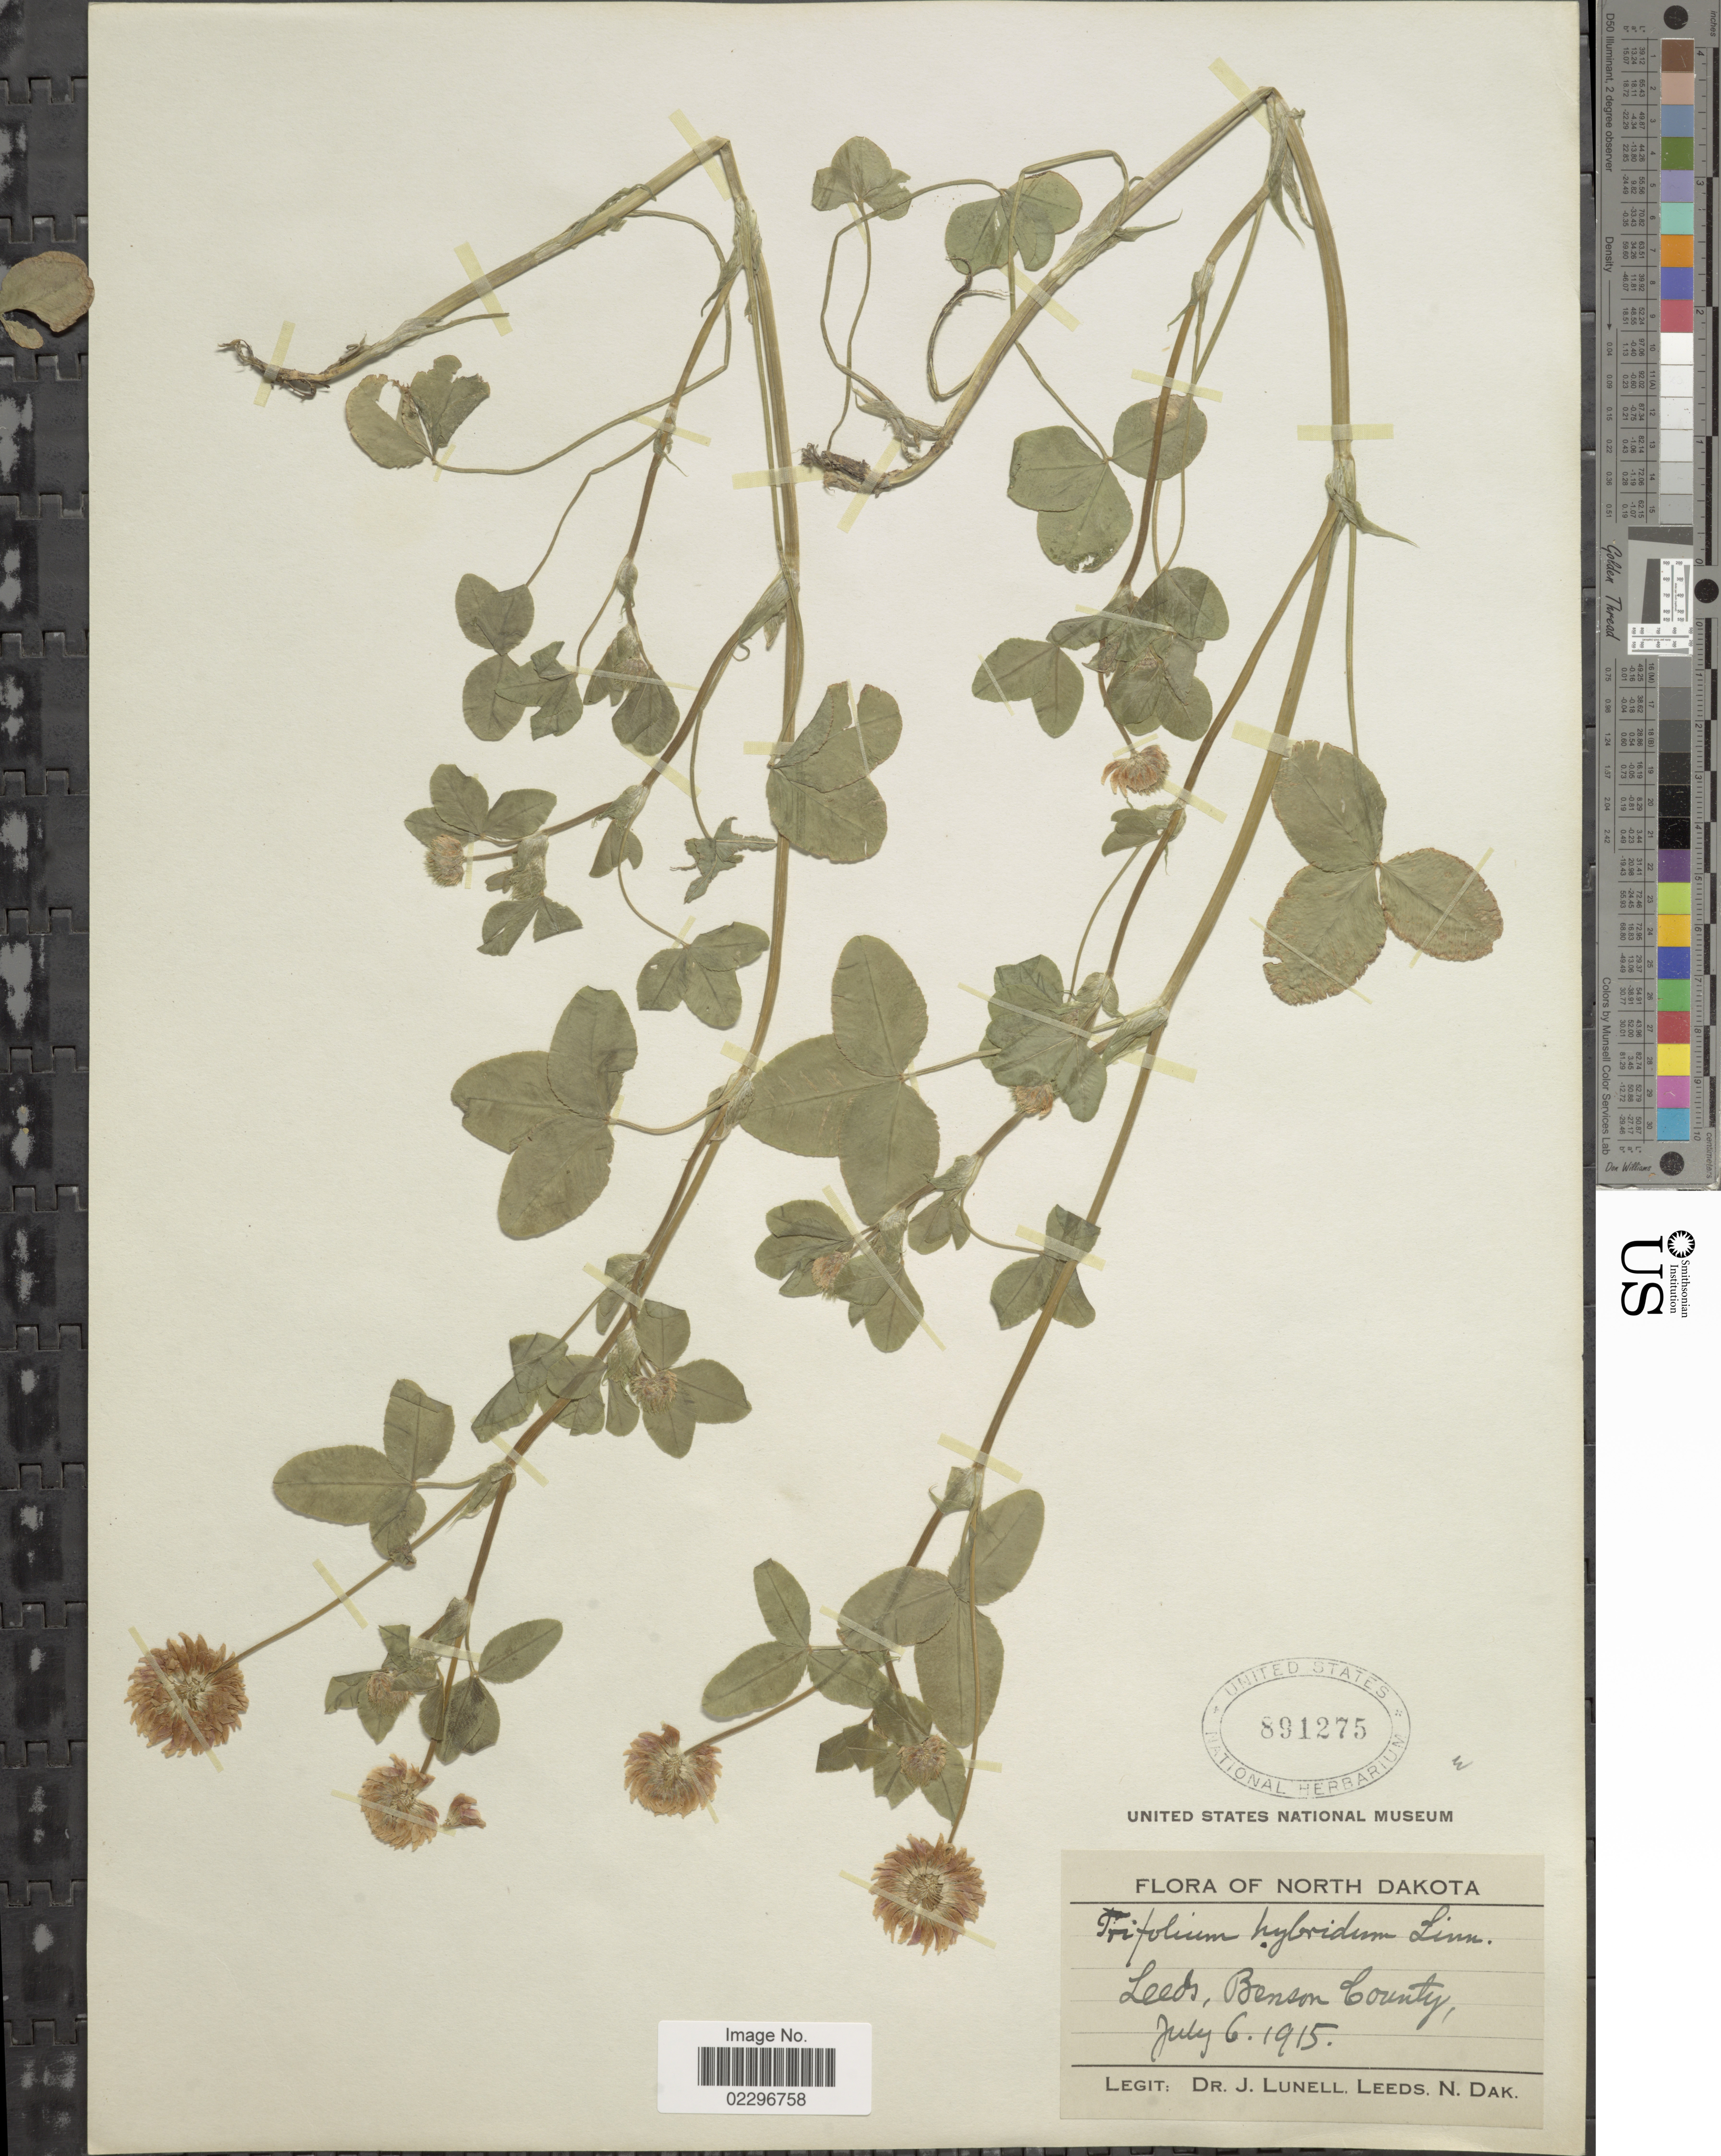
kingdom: Plantae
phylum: Tracheophyta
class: Magnoliopsida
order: Fabales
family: Fabaceae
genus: Trifolium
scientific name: Trifolium hybridum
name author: L.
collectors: J. Leeds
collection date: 1915-07-06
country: United States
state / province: North Dakota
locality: Leeds, Brenson County.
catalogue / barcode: US 891275